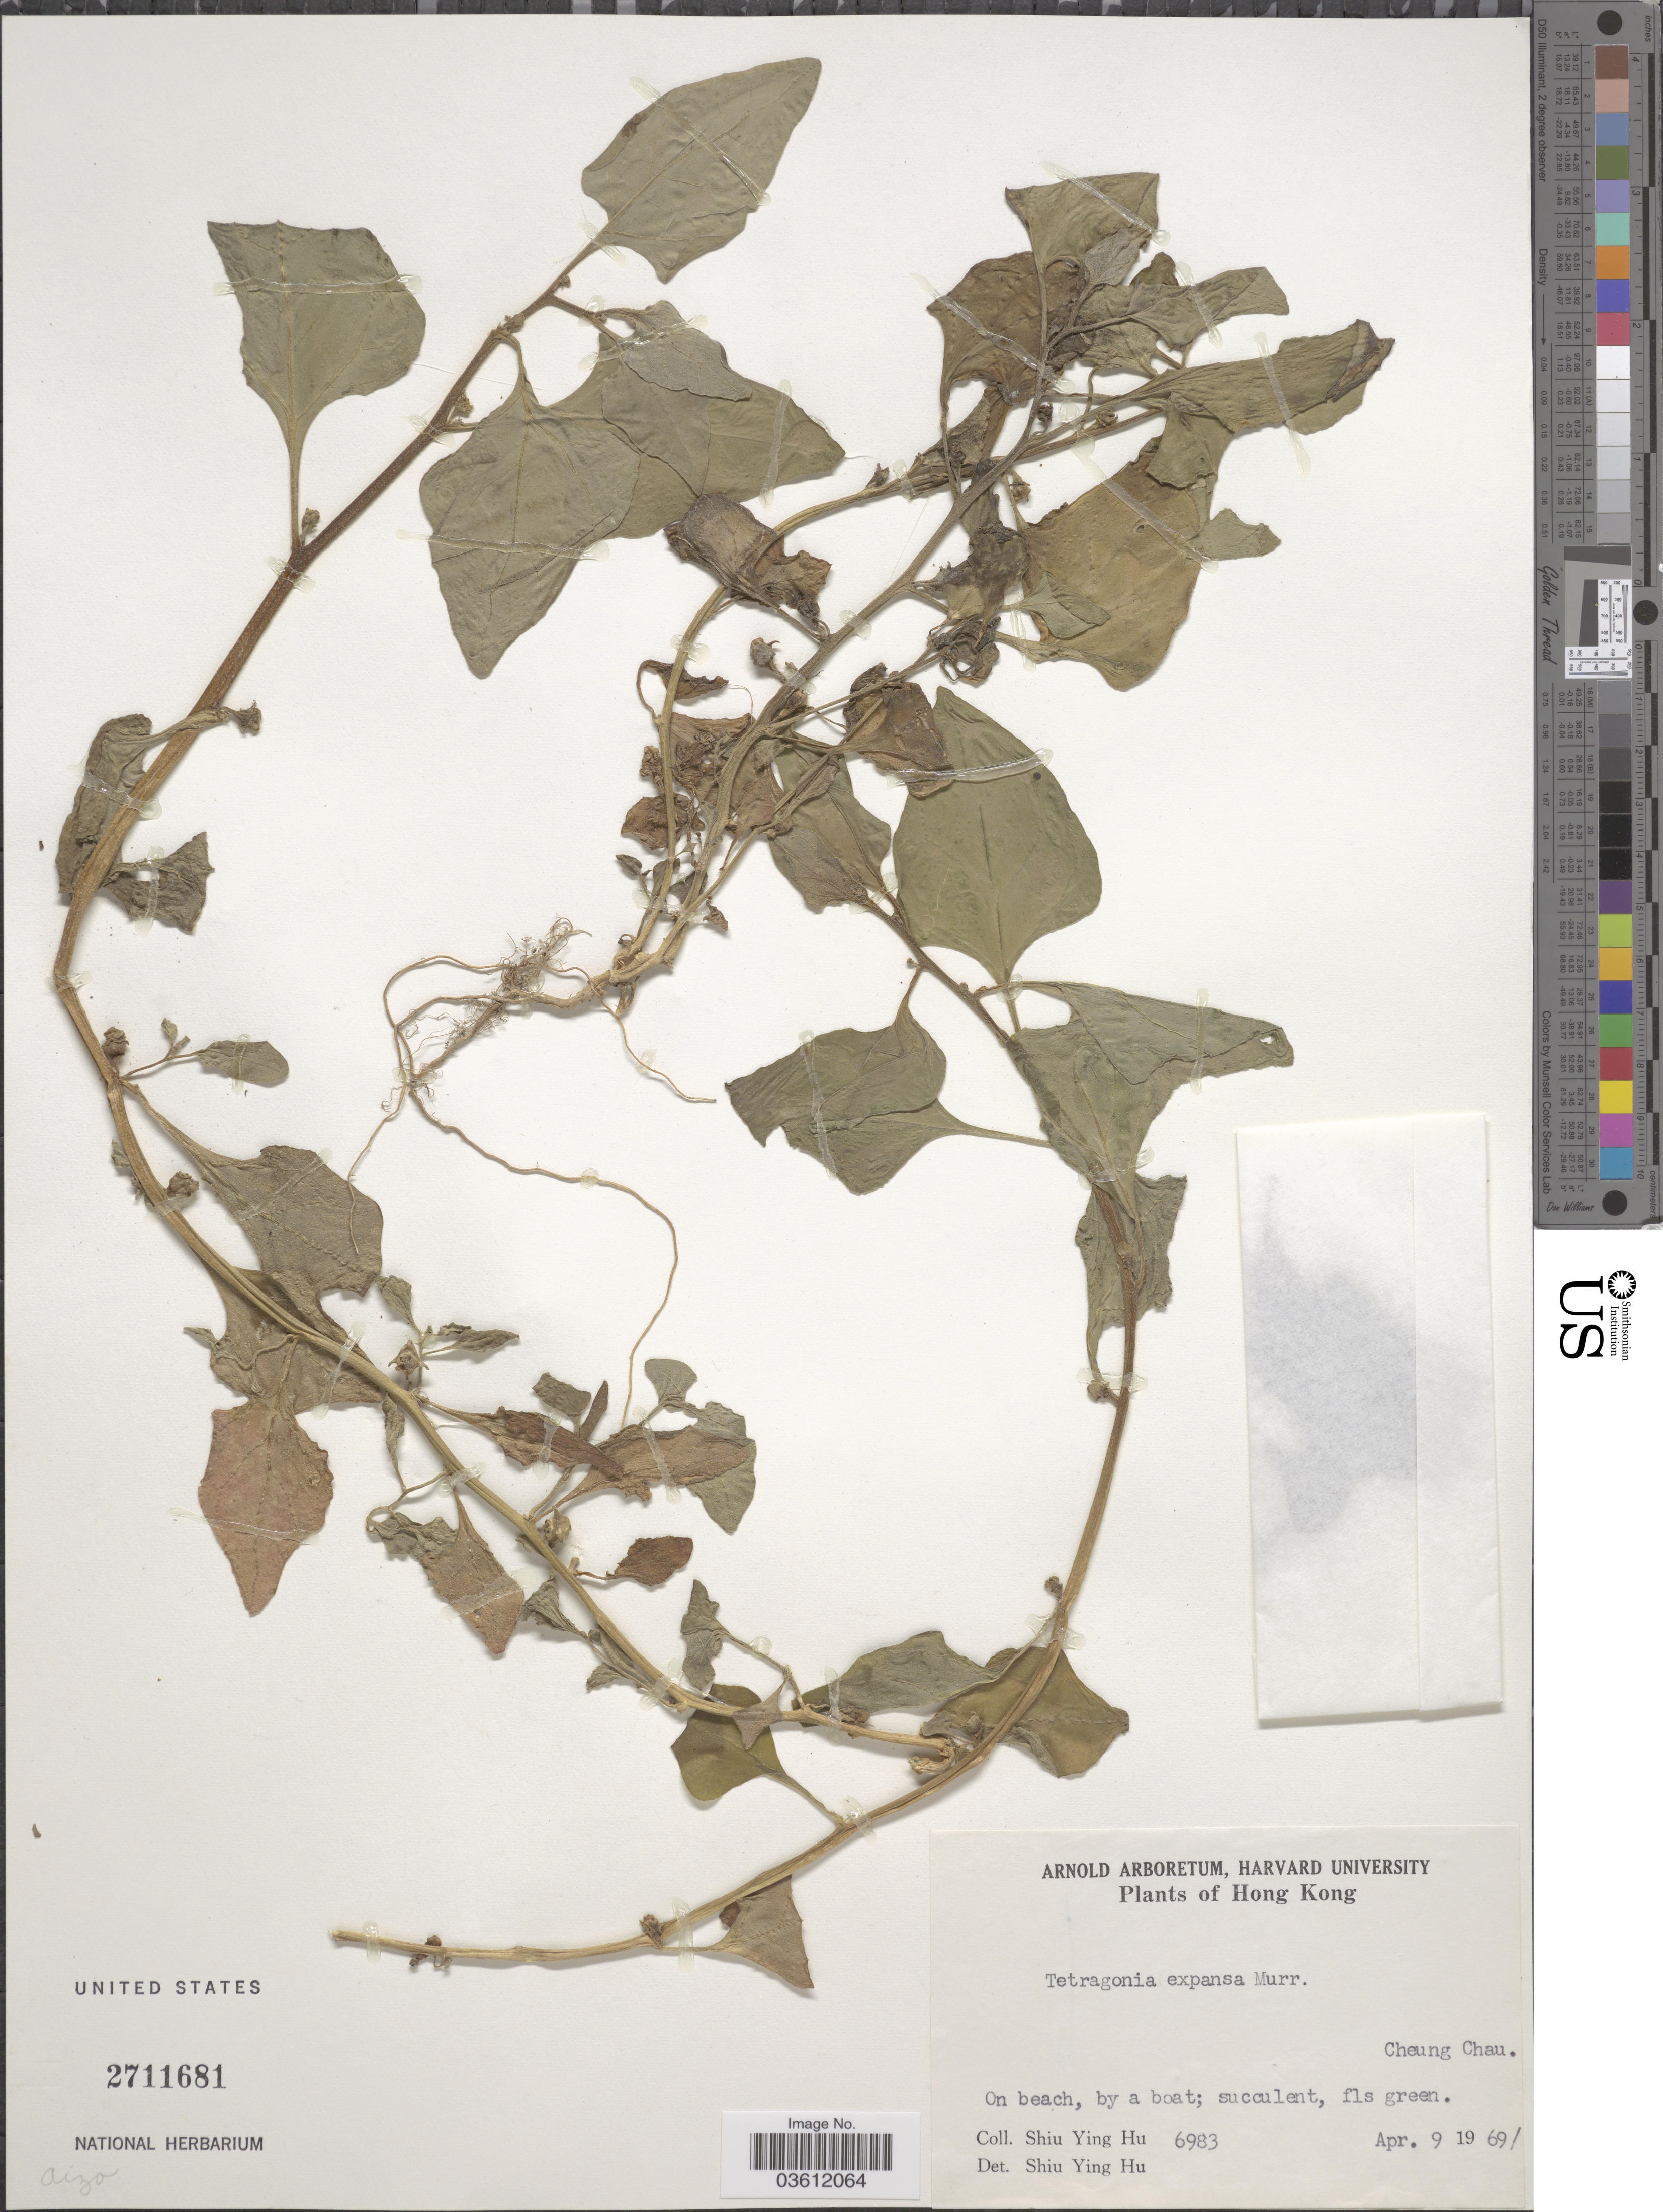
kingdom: Plantae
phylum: Tracheophyta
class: Magnoliopsida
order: Caryophyllales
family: Aizoaceae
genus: Tetragonia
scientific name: Tetragonia expansa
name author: Murr.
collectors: S. Y. Hu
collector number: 6983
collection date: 1969-04-09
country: China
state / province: Hong Kong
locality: Cheung Chau. On beach, by a boat.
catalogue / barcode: US 2711681